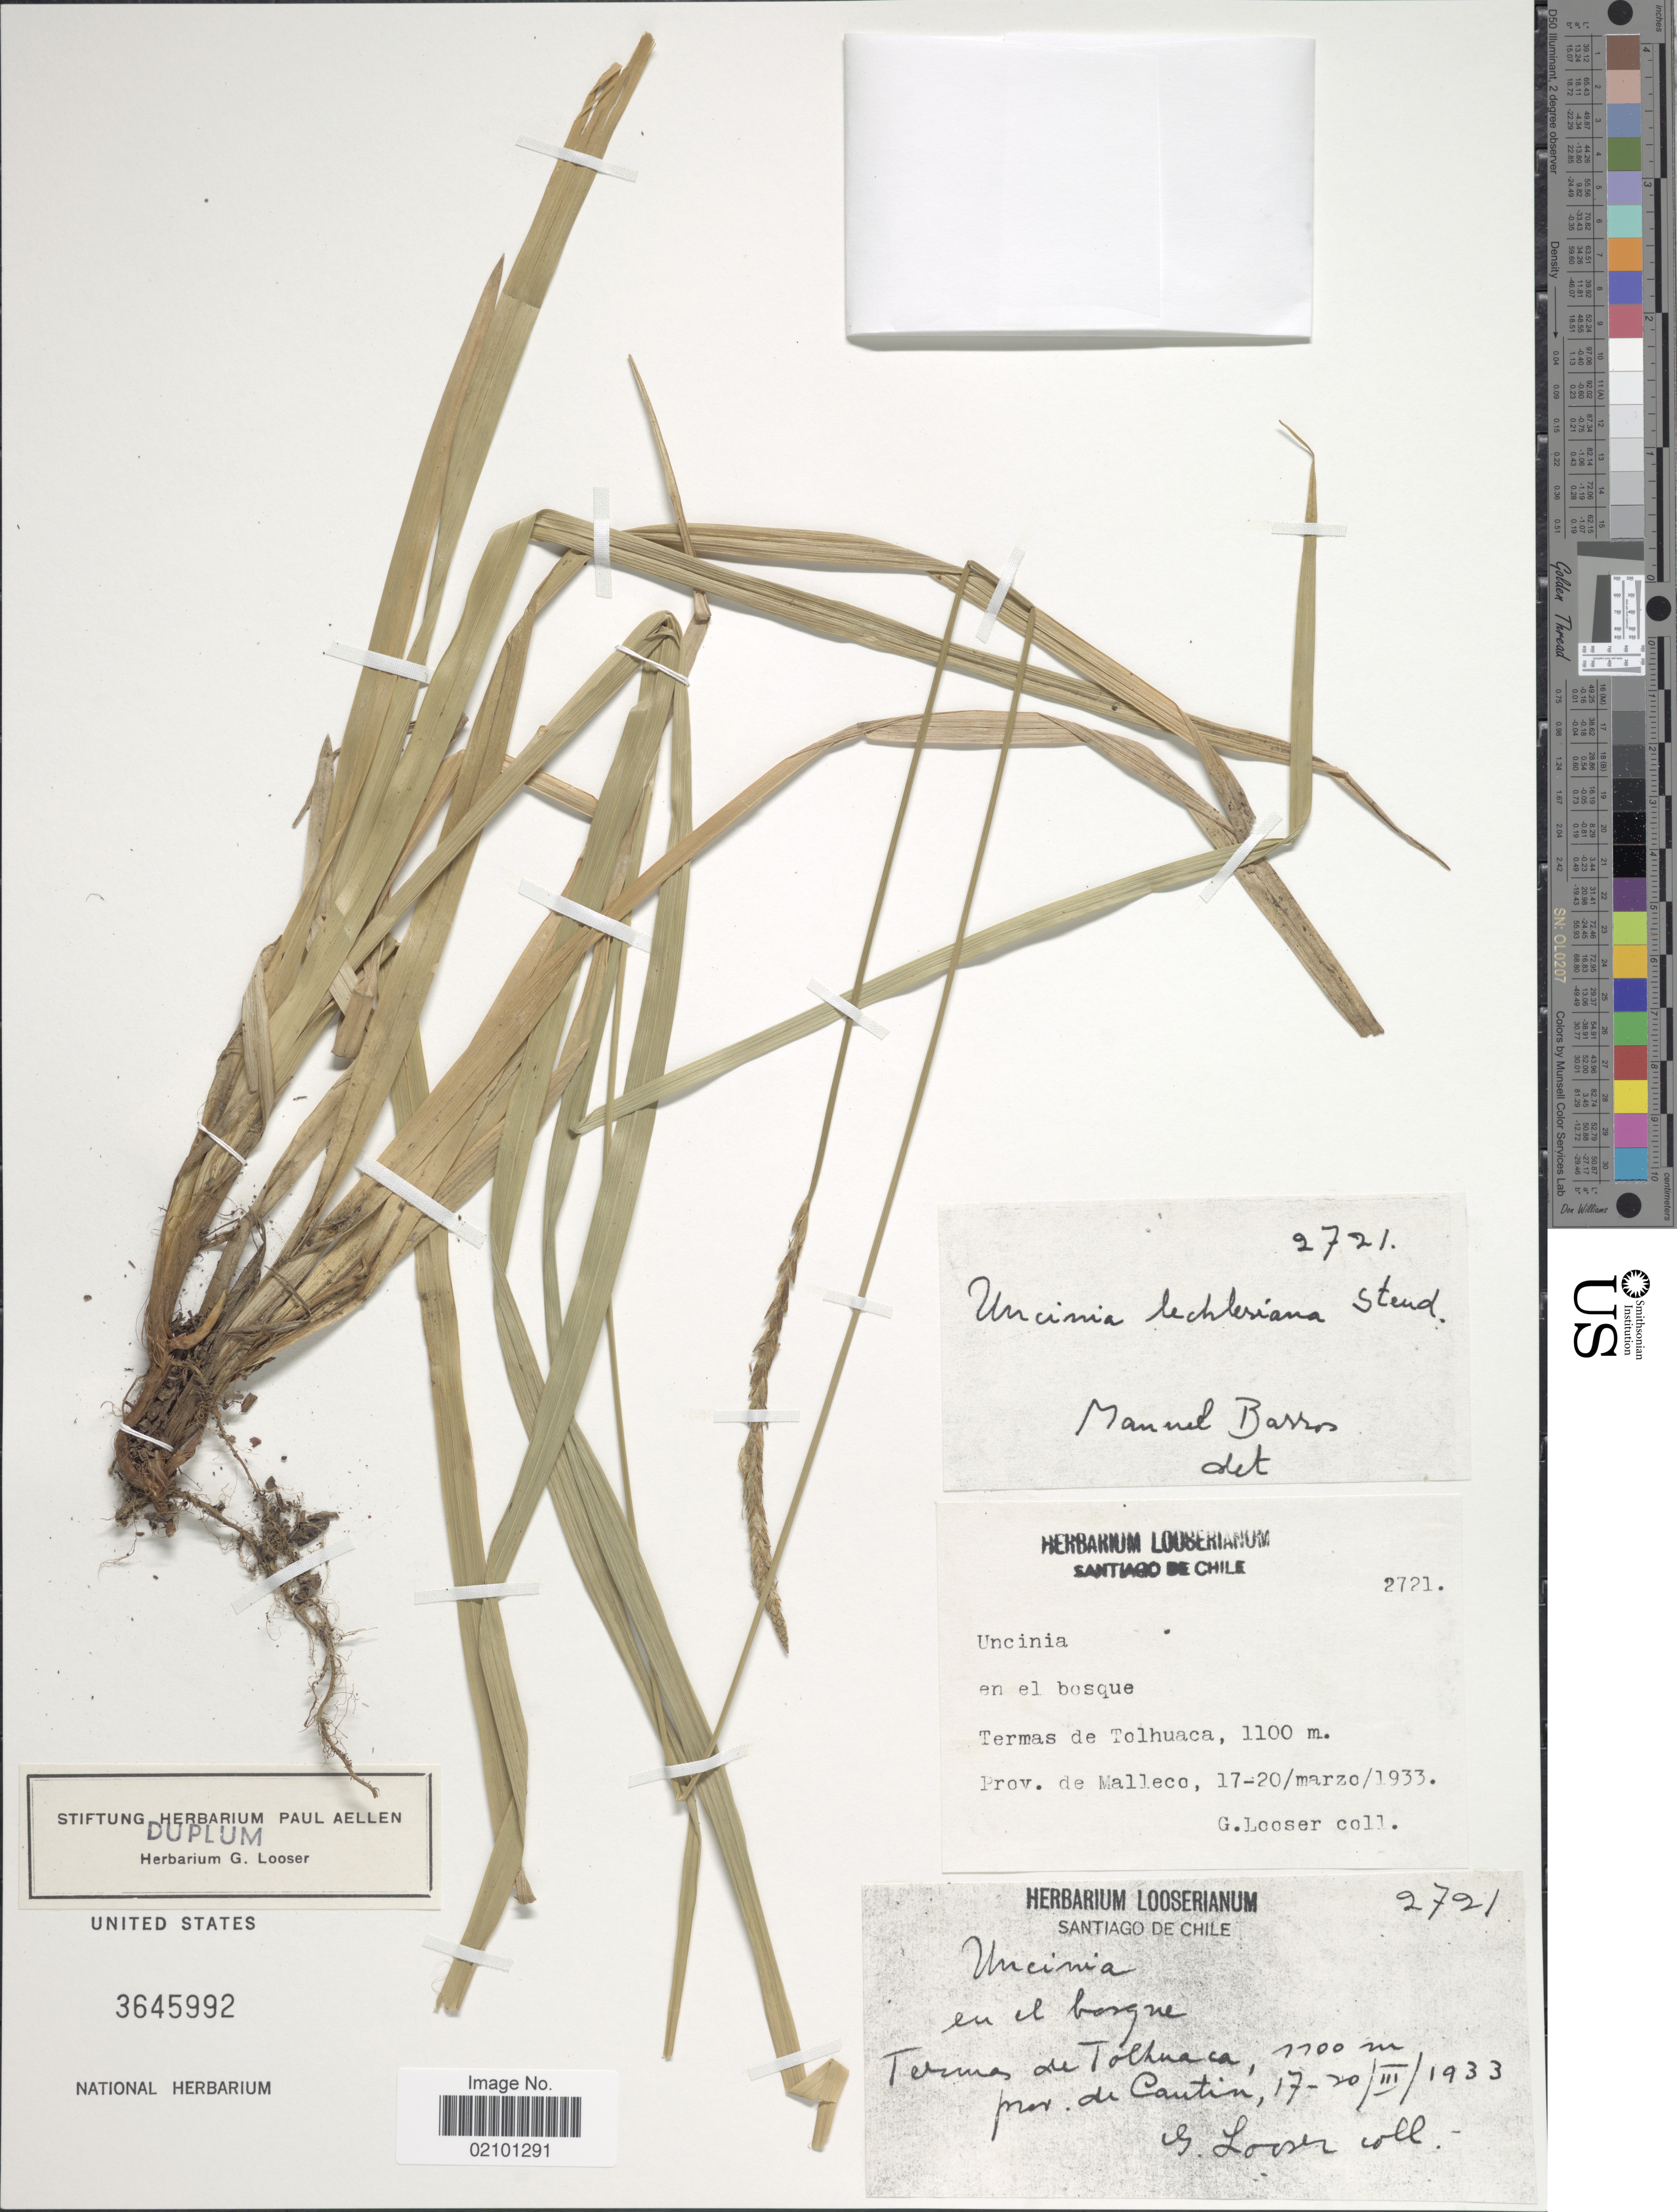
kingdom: Plantae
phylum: Tracheophyta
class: Liliopsida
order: Poales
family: Cyperaceae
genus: Carex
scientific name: Carex lechleriana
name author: (Steud.) J.R. Starr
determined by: Jimnéz-Mejias, Pedro, (UPOS), Universidad Pablo de Olavide (SPAIN)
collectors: G. Looser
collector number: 2721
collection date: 1933-03-17/1933-03-20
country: Chile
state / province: Araucanía (IX)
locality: Termas de Tolhuaca. Prov. de Malleco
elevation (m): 1100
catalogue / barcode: US 3645992